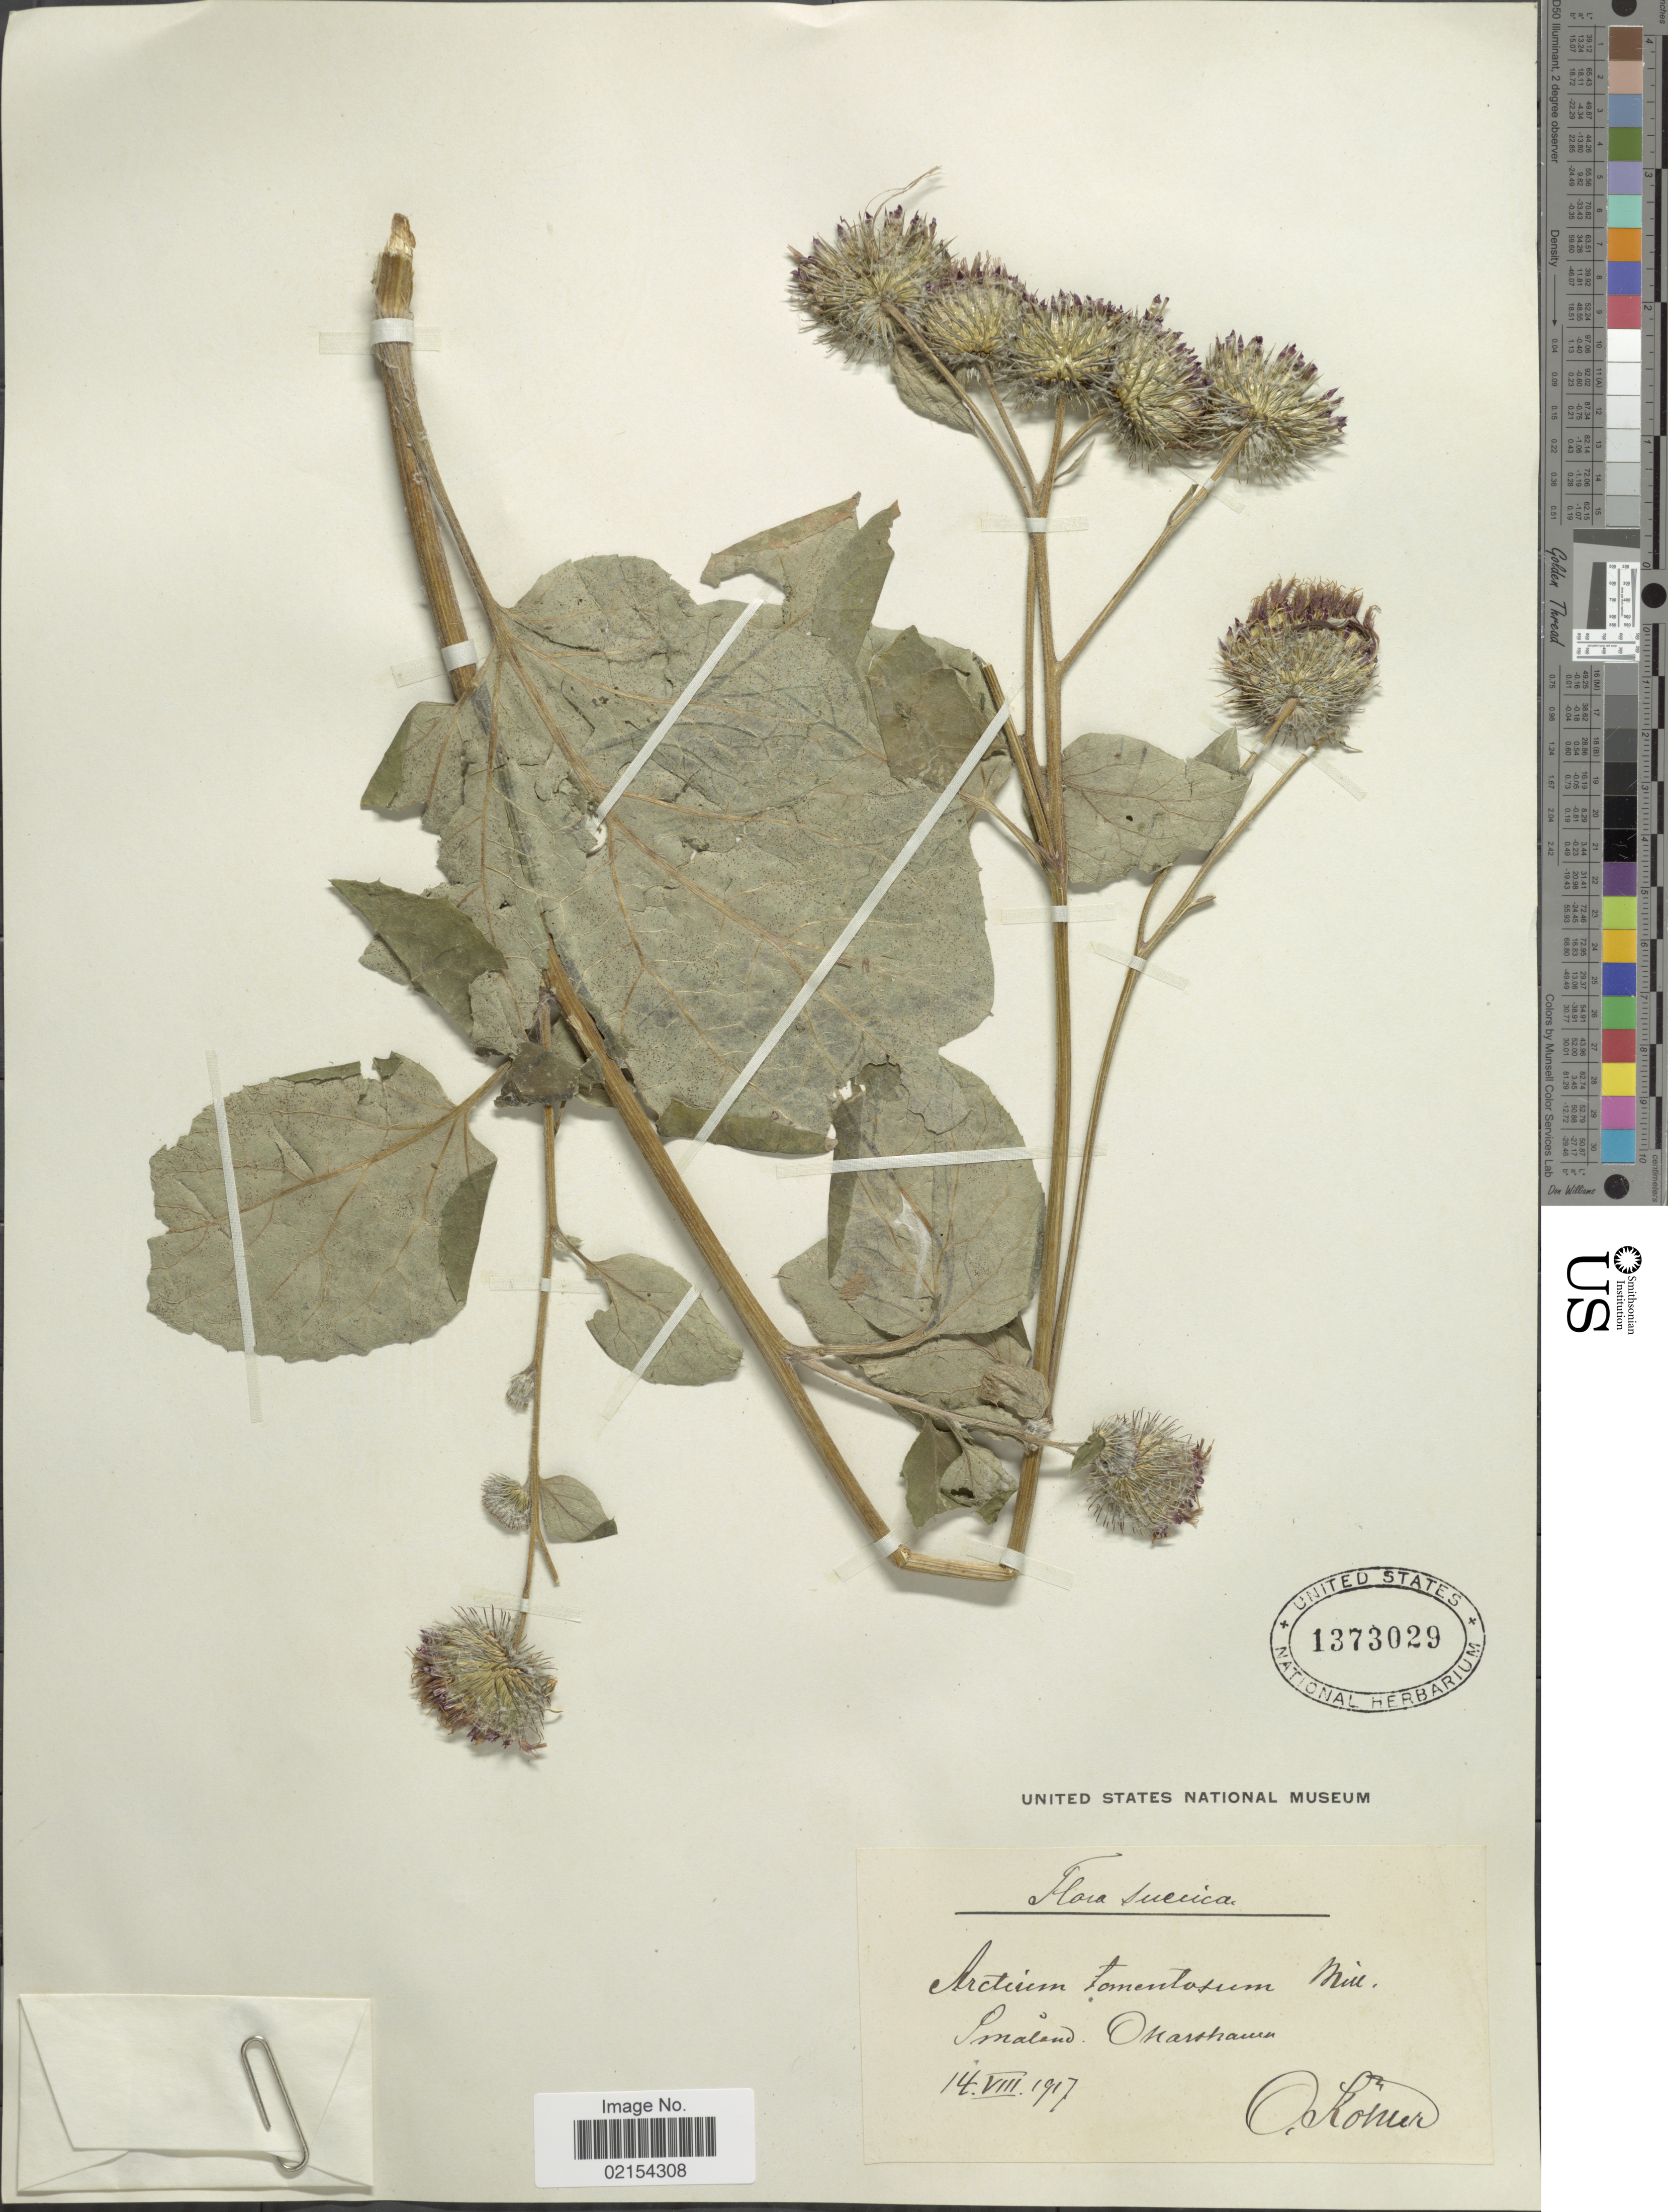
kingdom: Plantae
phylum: Tracheophyta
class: Magnoliopsida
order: Asterales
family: Asteraceae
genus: Arctium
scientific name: Arctium tomentosum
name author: Mill.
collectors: O. Köhler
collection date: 1917-08-14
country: Sweden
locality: Suecica. Smaland. Oskarshamn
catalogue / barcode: US 1373029